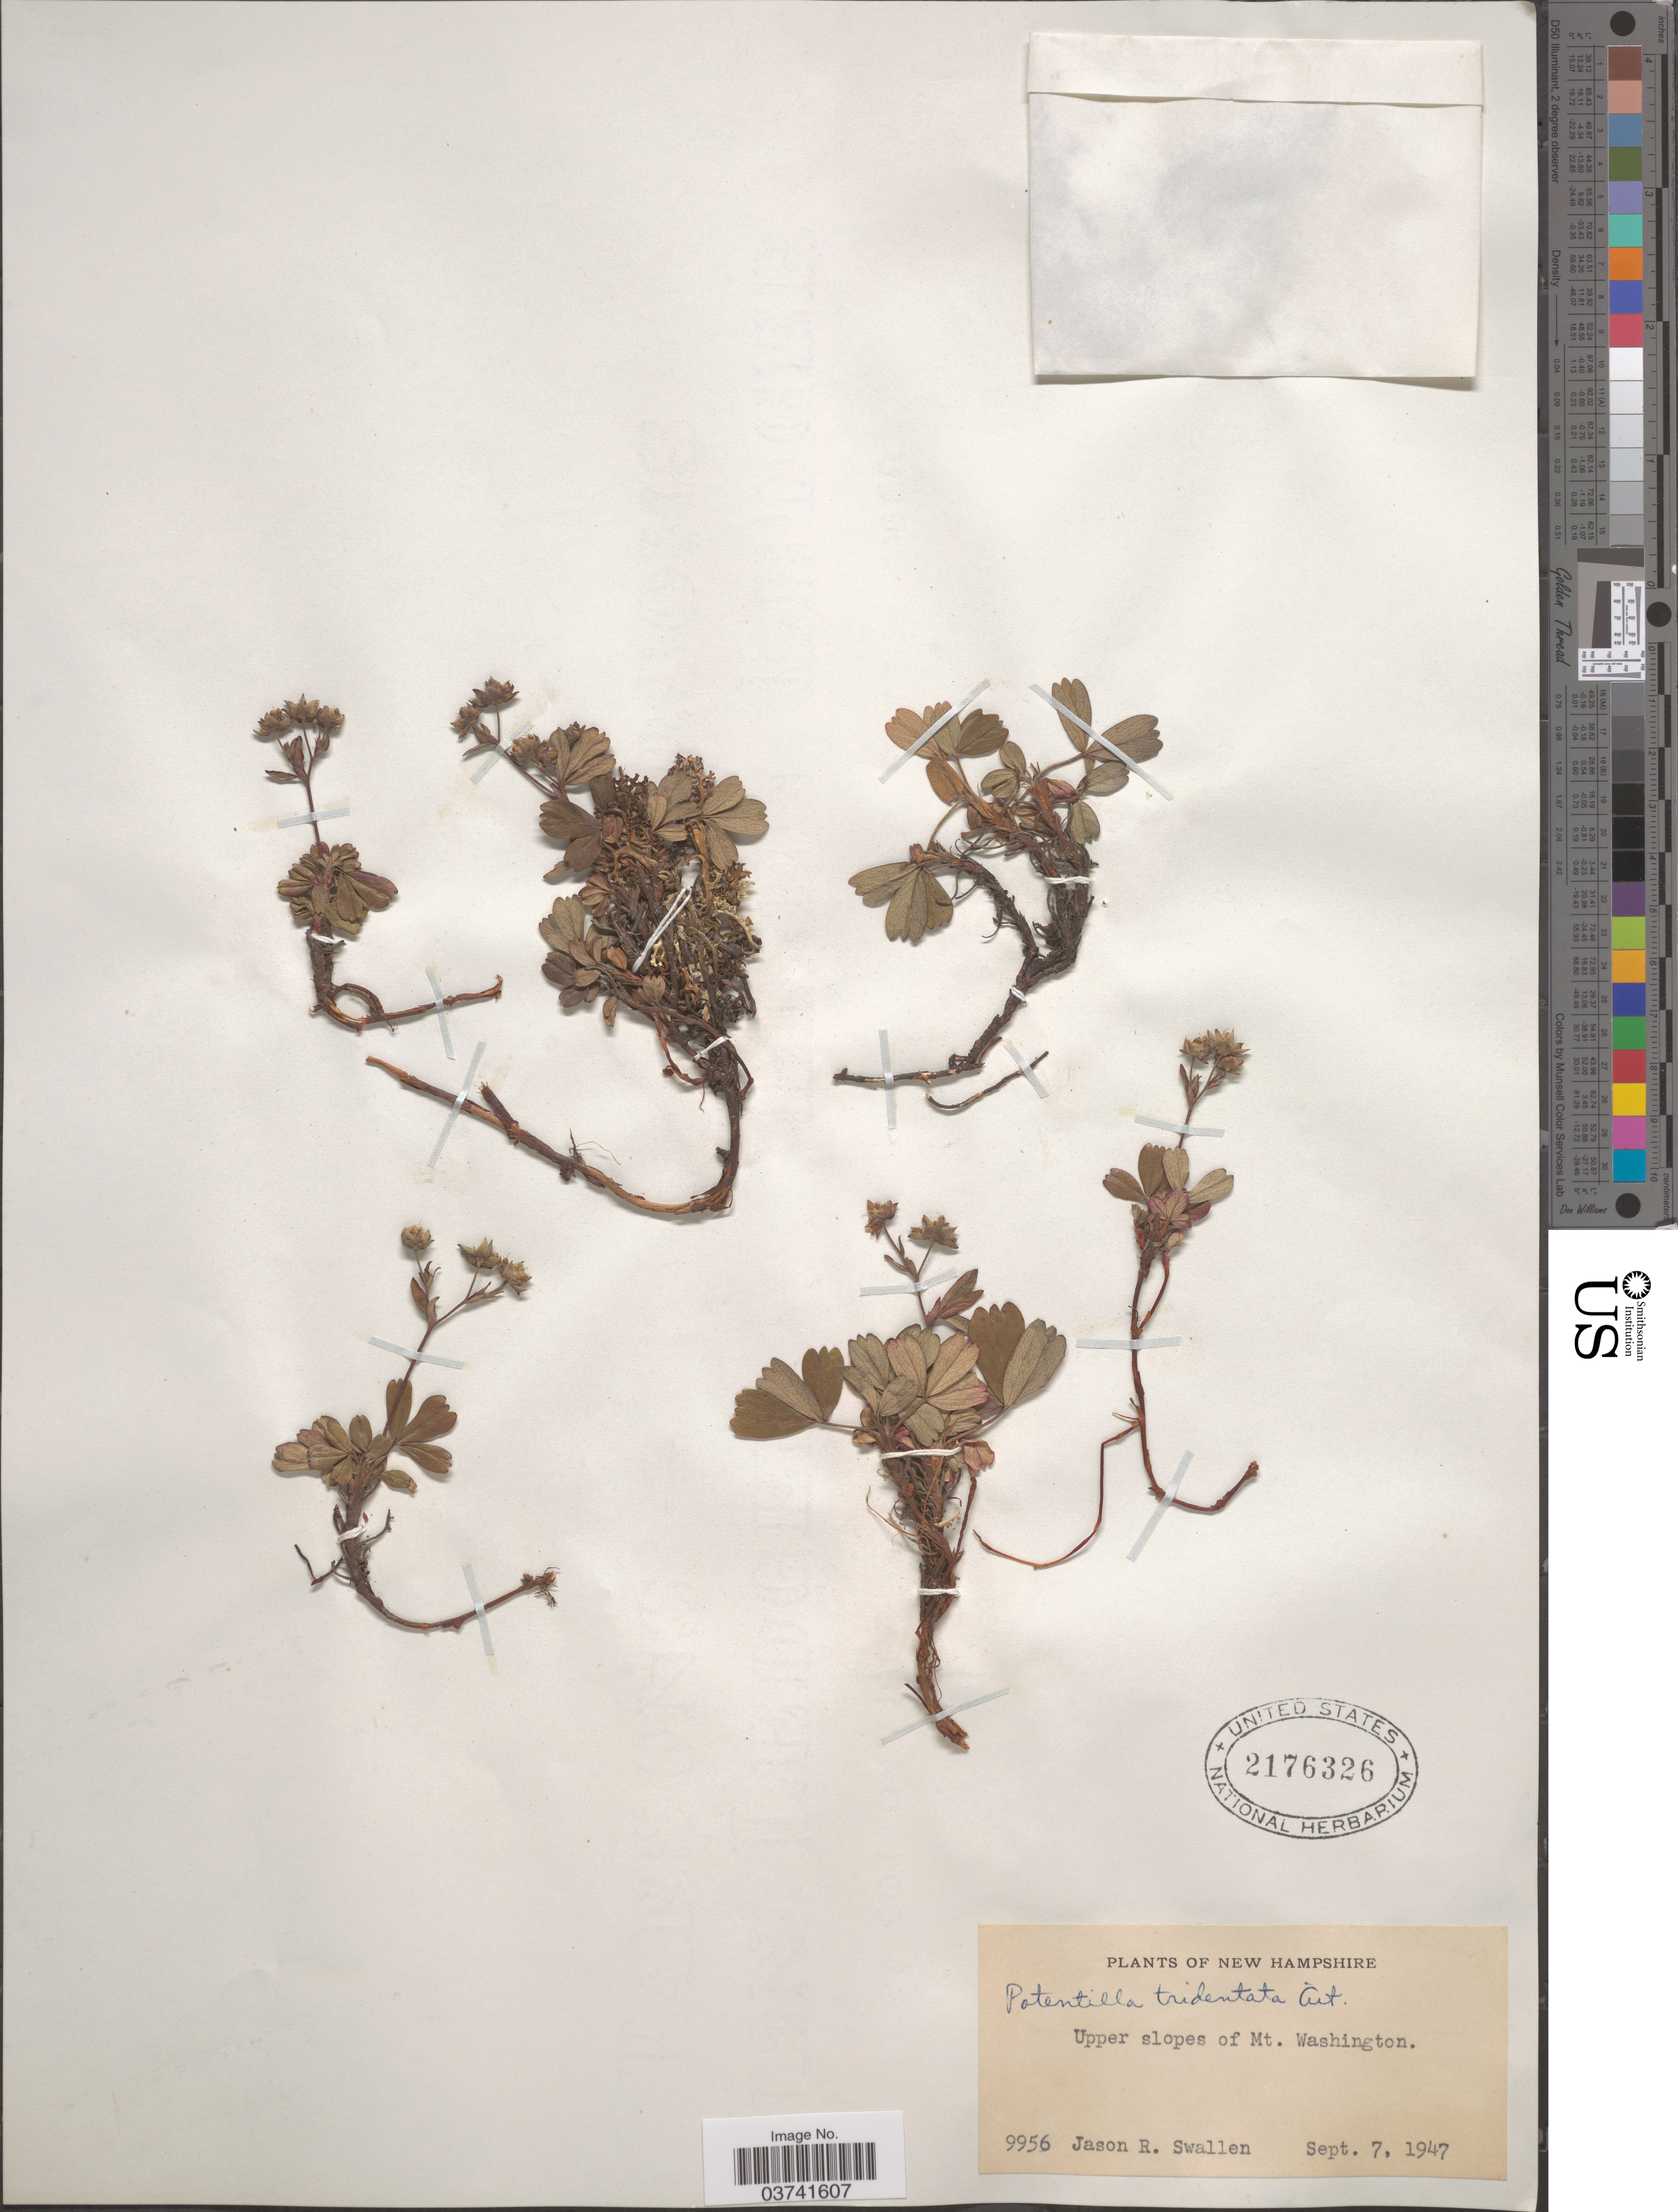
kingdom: Plantae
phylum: Tracheophyta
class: Magnoliopsida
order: Rosales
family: Rosaceae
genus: Potentilla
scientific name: Potentilla tridentata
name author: Aiton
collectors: J. R. Swallen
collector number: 9956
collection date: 1947-09-07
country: United States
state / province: New Hampshire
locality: Upper slopes of Mt. Washington.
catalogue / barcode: US 2176326